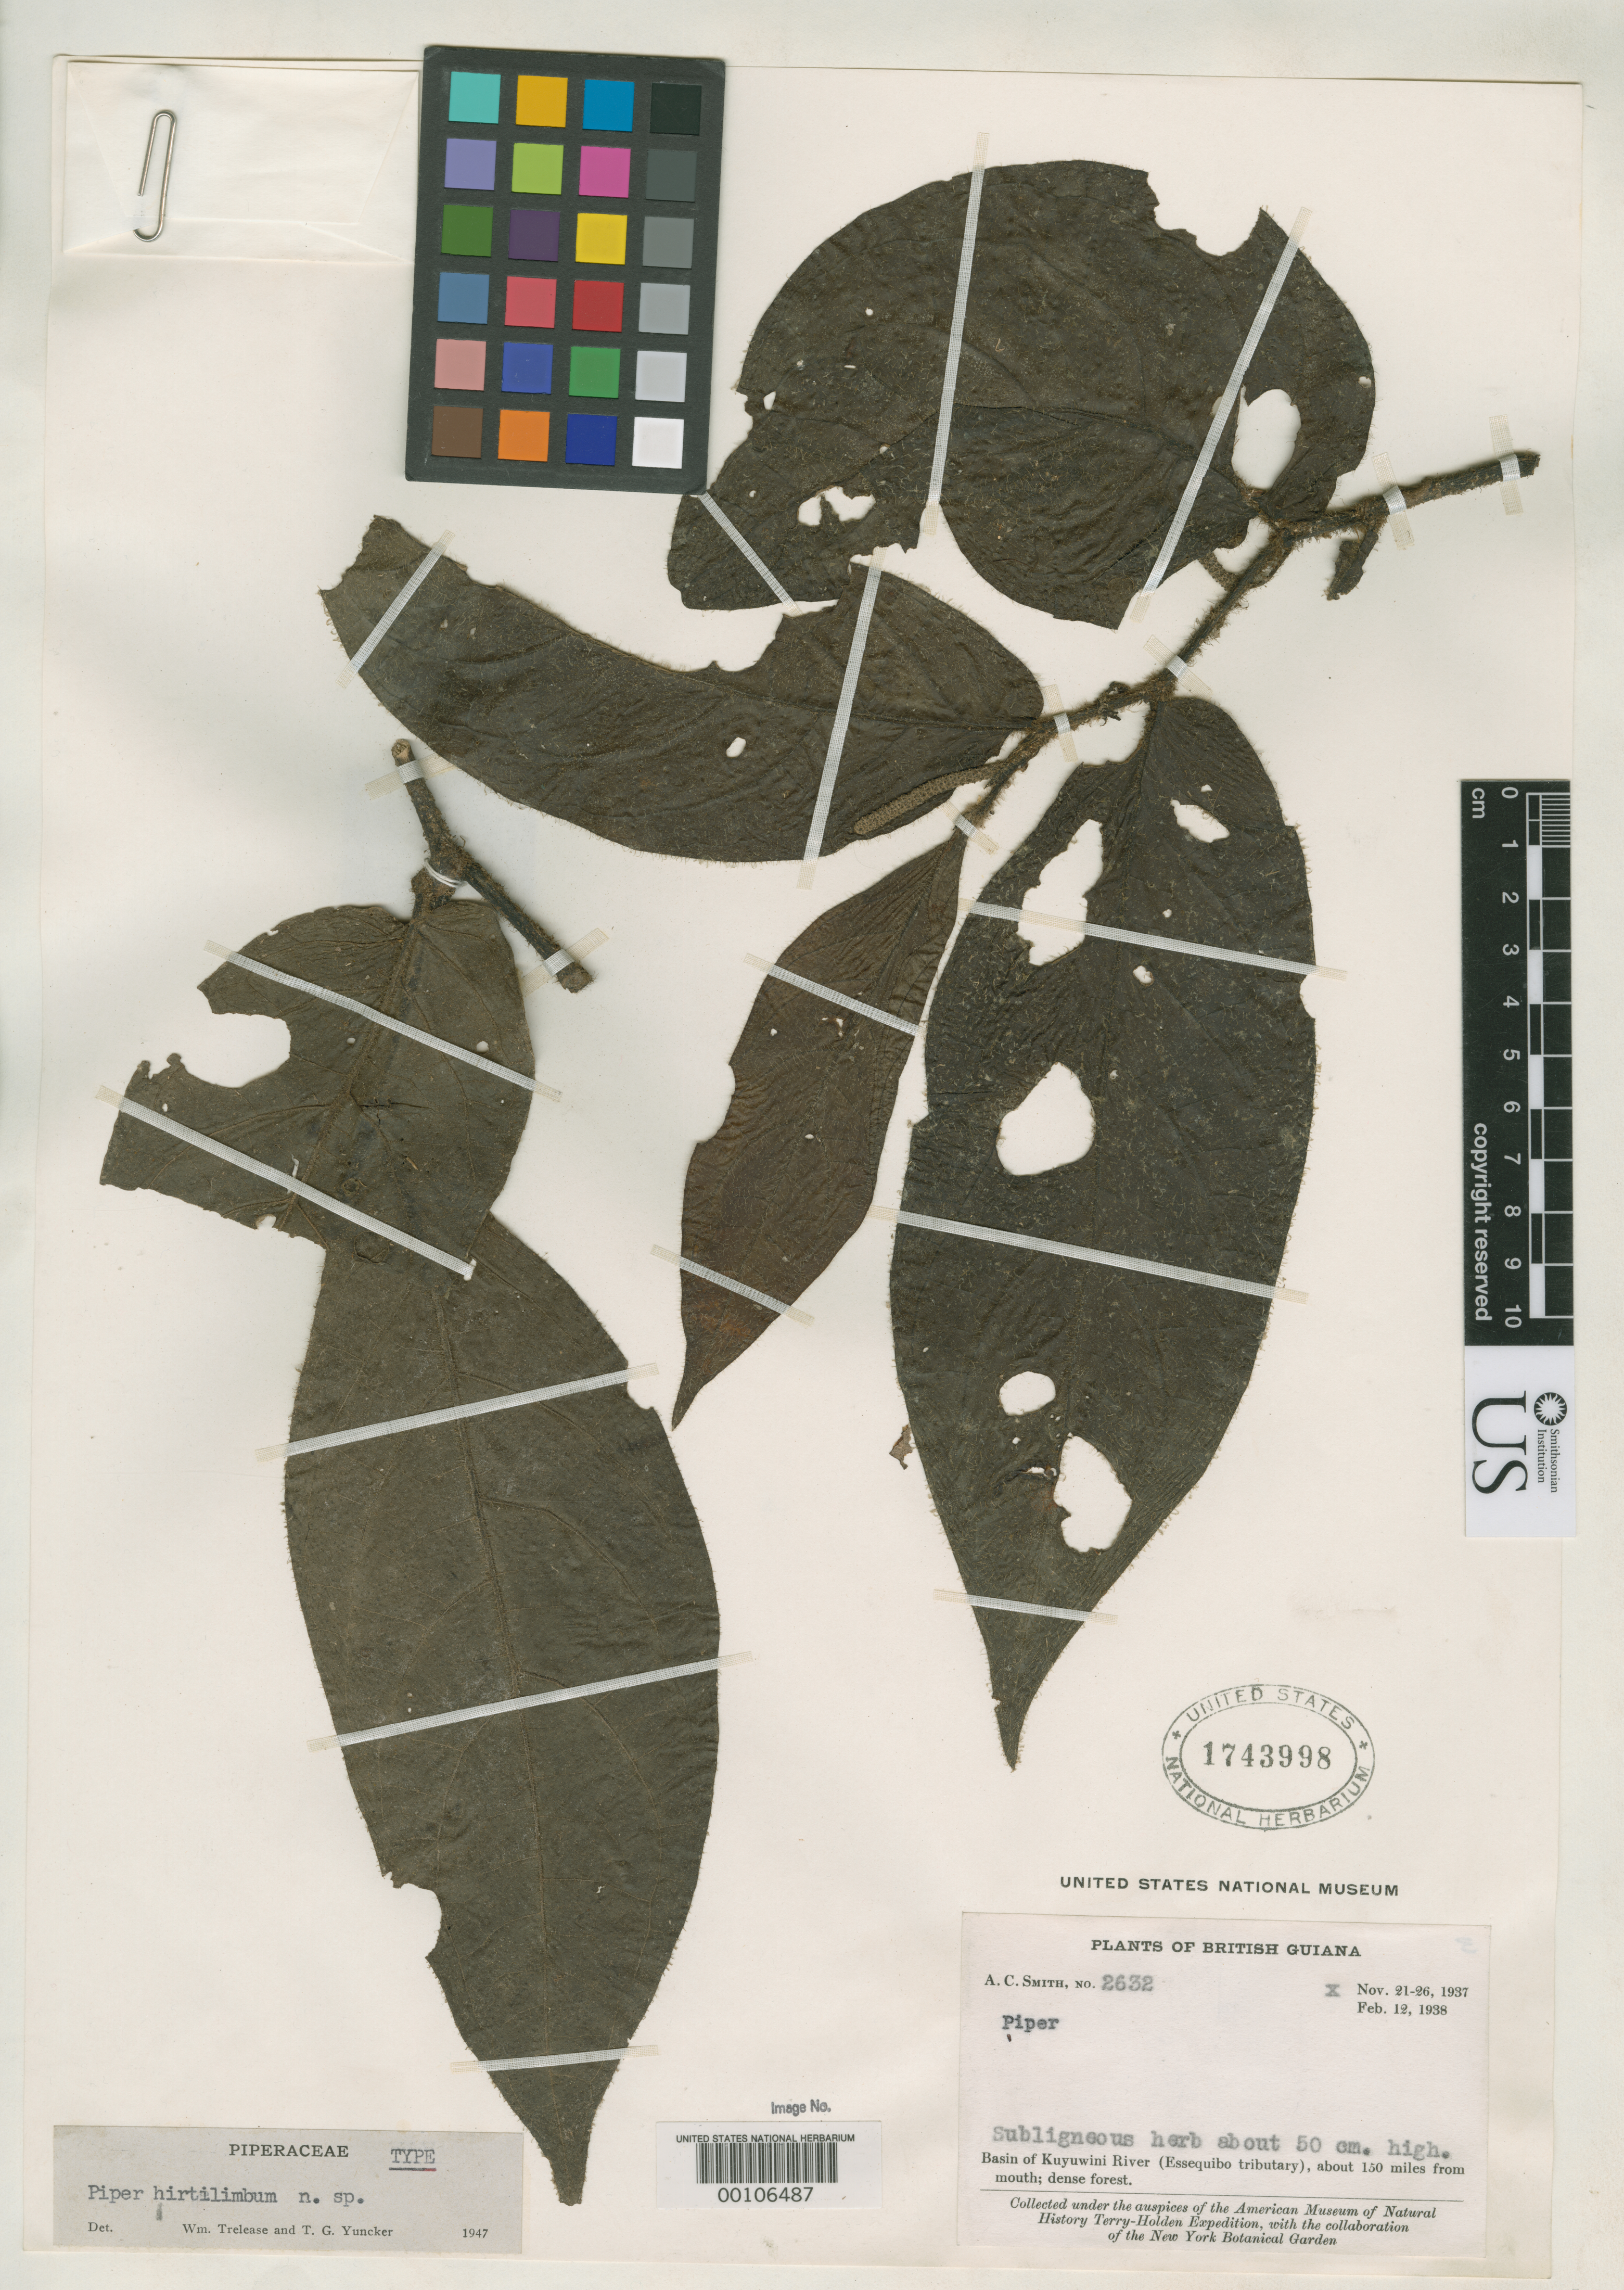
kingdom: Plantae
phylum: Tracheophyta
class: Magnoliopsida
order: Piperales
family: Piperaceae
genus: Piper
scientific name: Piper hirtilimbum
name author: Trel. & Yunck.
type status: Holotype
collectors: A. C. Smith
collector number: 2632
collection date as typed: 21 Nov 1937 to 26 Nov 1937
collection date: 1937-11-21/1937-11-26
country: Guyana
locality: Kuyuwini River Basin.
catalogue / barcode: US 1743998